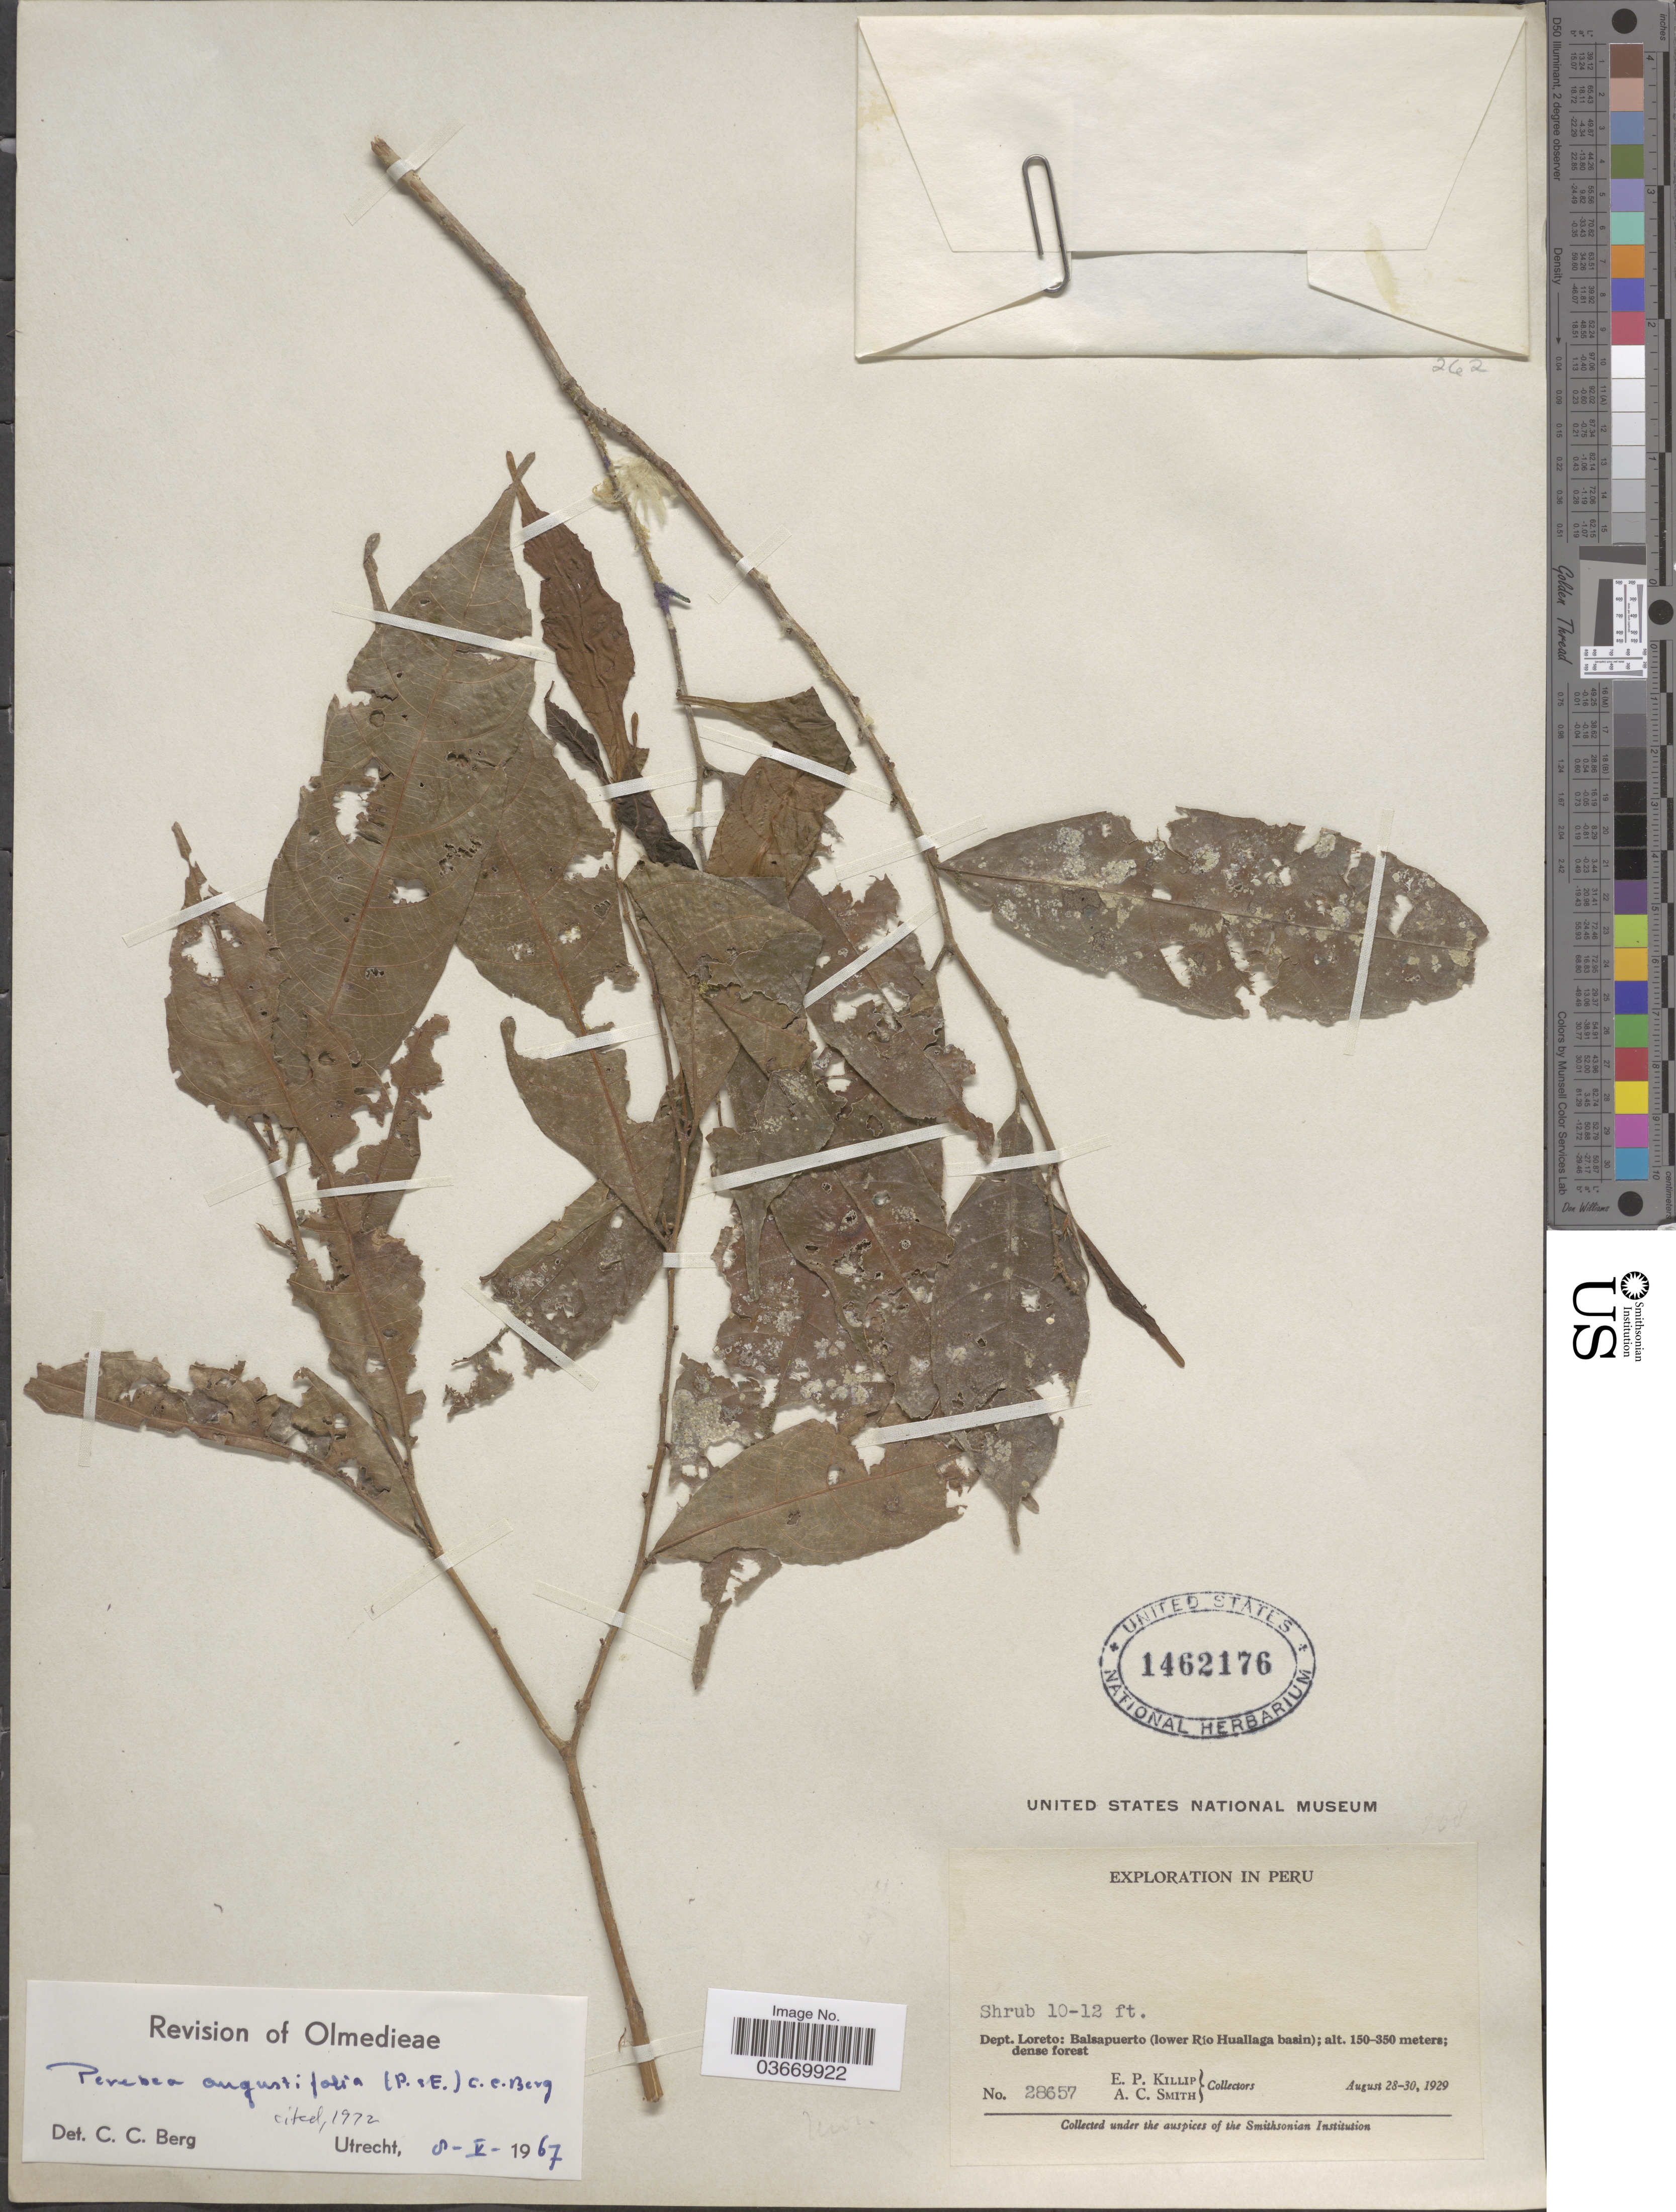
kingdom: Plantae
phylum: Tracheophyta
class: Magnoliopsida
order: Rosales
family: Moraceae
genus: Perebea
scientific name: Perebea angustifolia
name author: (Poepp. & Endl.) C.C. Berg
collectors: E. P. Killip & A. C. Smith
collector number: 28657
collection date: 1929-08-28/1929-08-30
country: Peru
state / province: Loreto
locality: Dept. Loreto: Balsapueto (lower Río Huallaga basin).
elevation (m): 150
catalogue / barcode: US 1462176